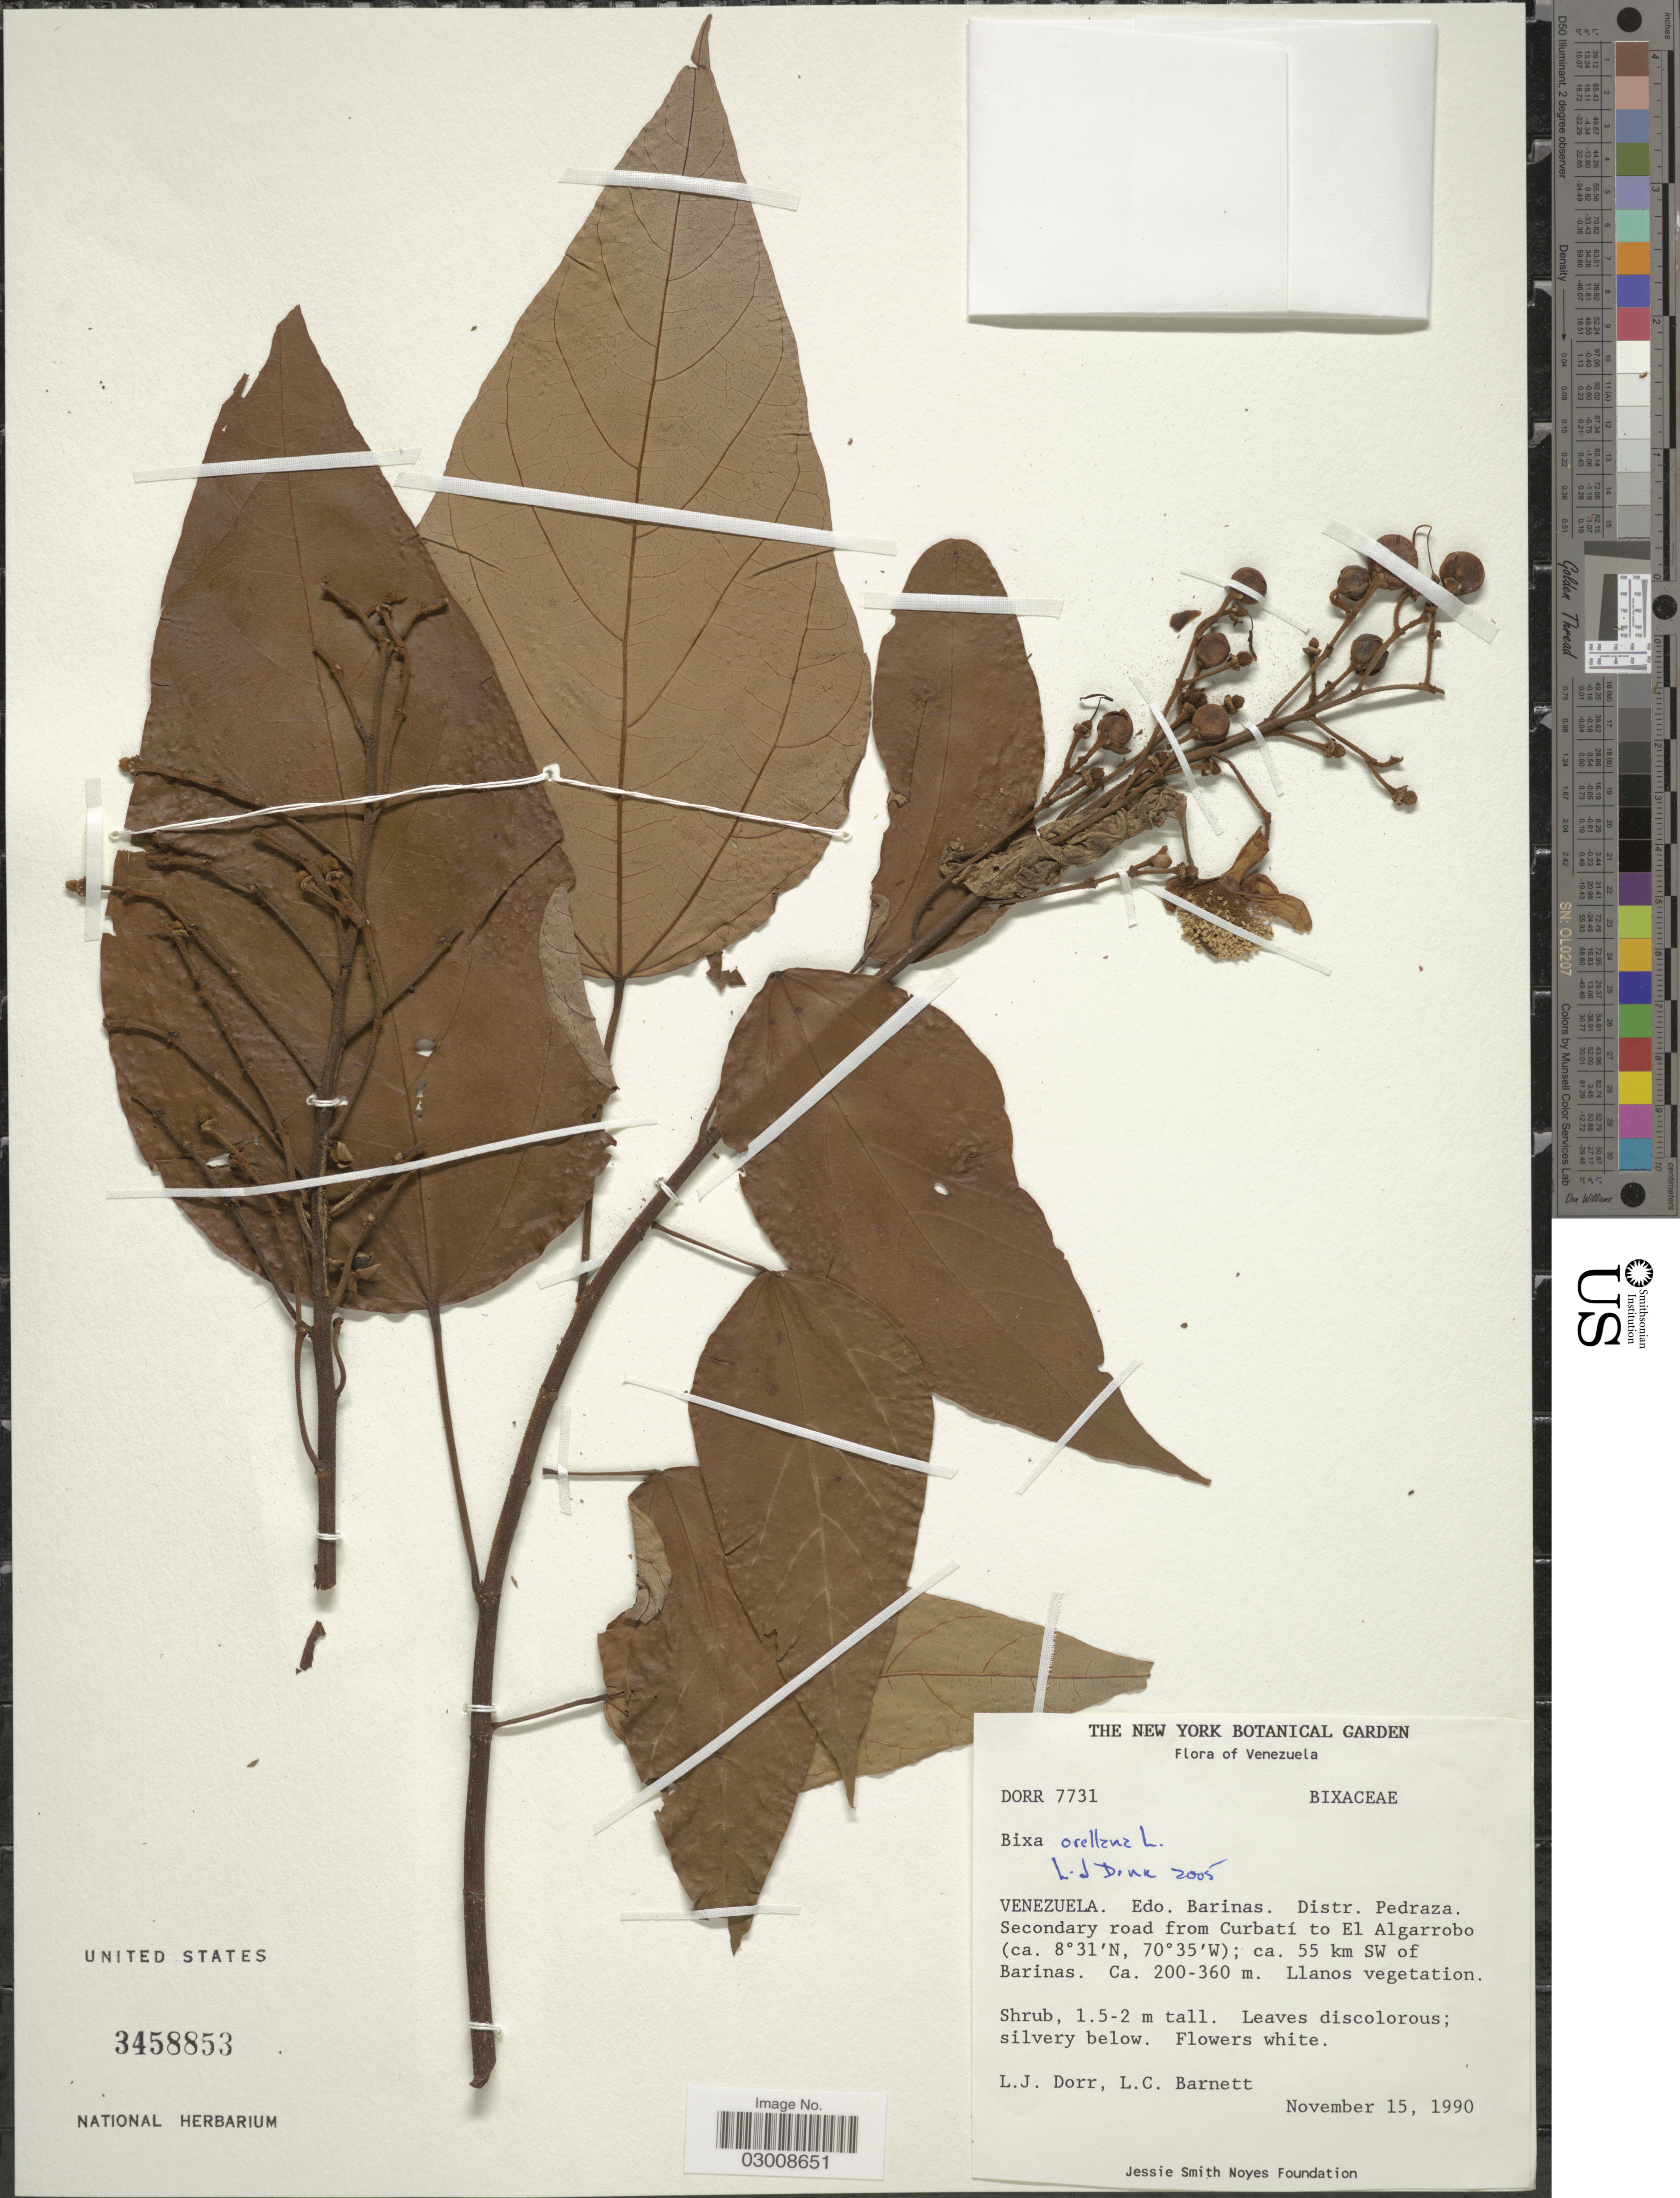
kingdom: Plantae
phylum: Tracheophyta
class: Magnoliopsida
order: Malvales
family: Bixaceae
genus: Bixa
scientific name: Bixa orellana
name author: L.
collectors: L. J. Dorr & L. C. Barnett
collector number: DORR 7731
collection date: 1990-11-15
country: Venezuela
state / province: Barinas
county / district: Pedraza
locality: Secondary road from Curbatí to El Algarrobo, ca. 55 km SW of Barinas.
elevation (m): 200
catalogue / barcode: US 3458853